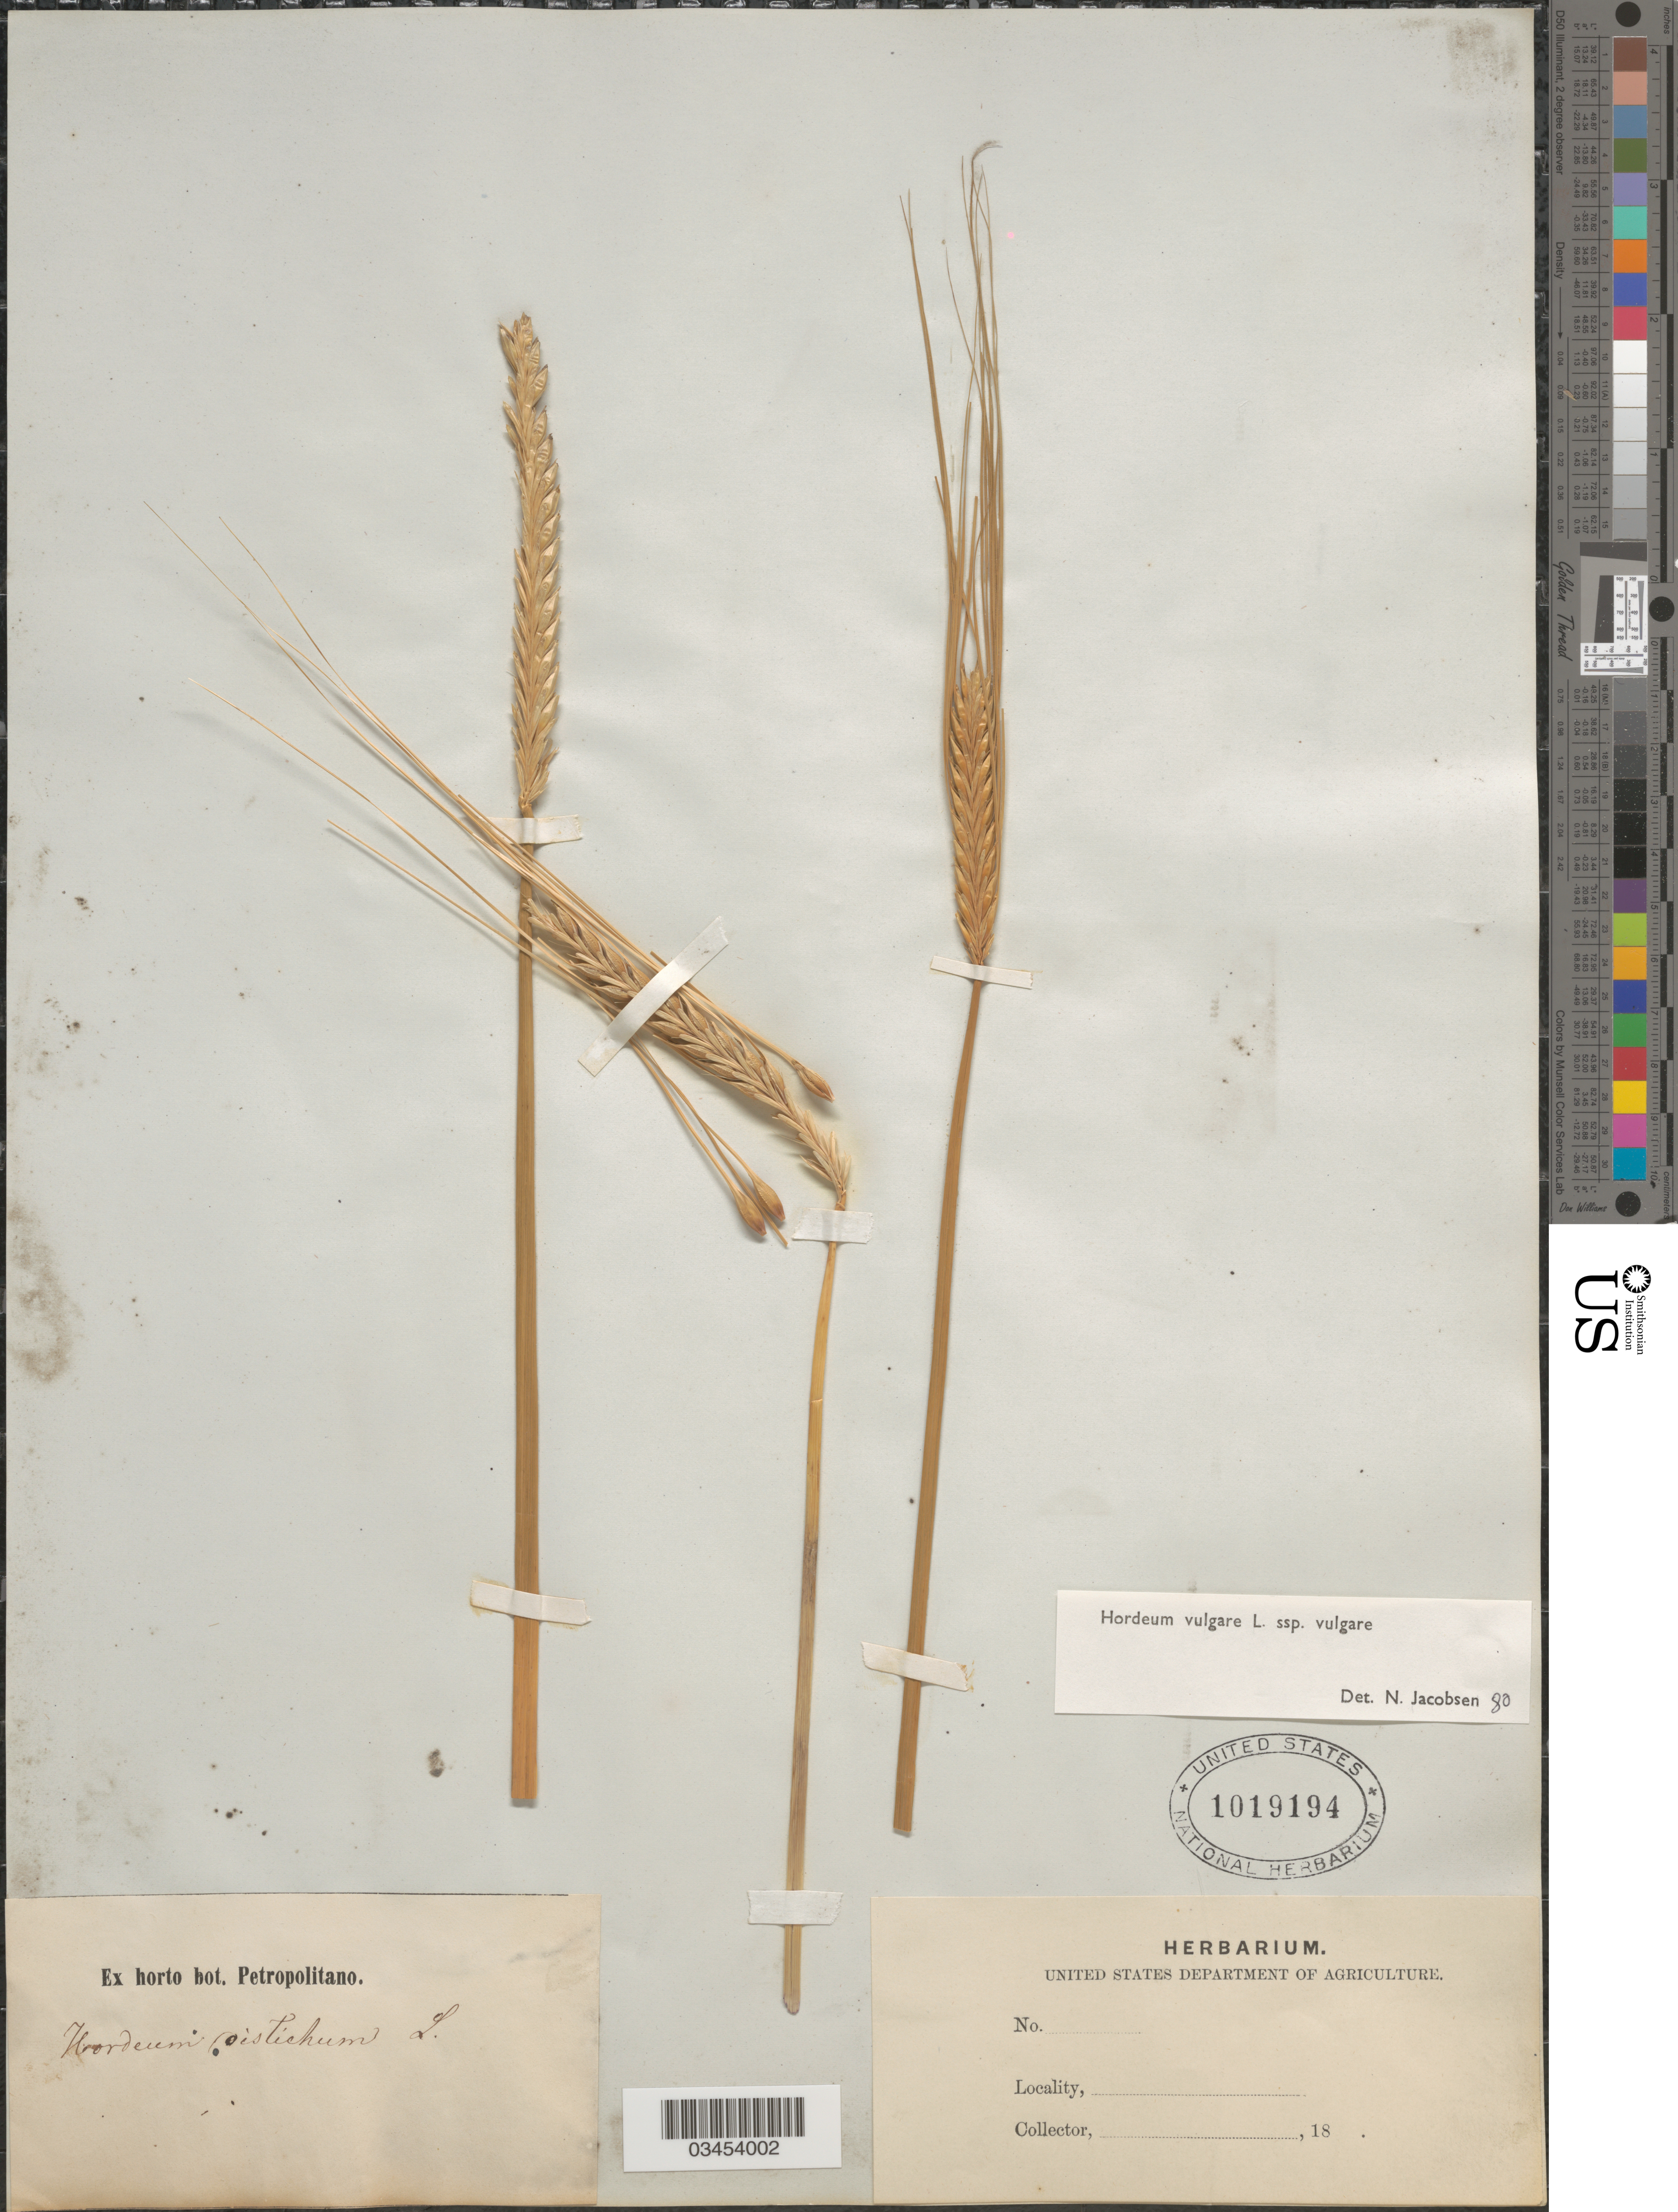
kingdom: Plantae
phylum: Tracheophyta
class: Liliopsida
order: Poales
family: Poaceae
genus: Hordeum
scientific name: Hordeum vulgare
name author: L.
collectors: ex Horto Bot. Petropolitano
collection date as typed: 18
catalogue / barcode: US 1019194